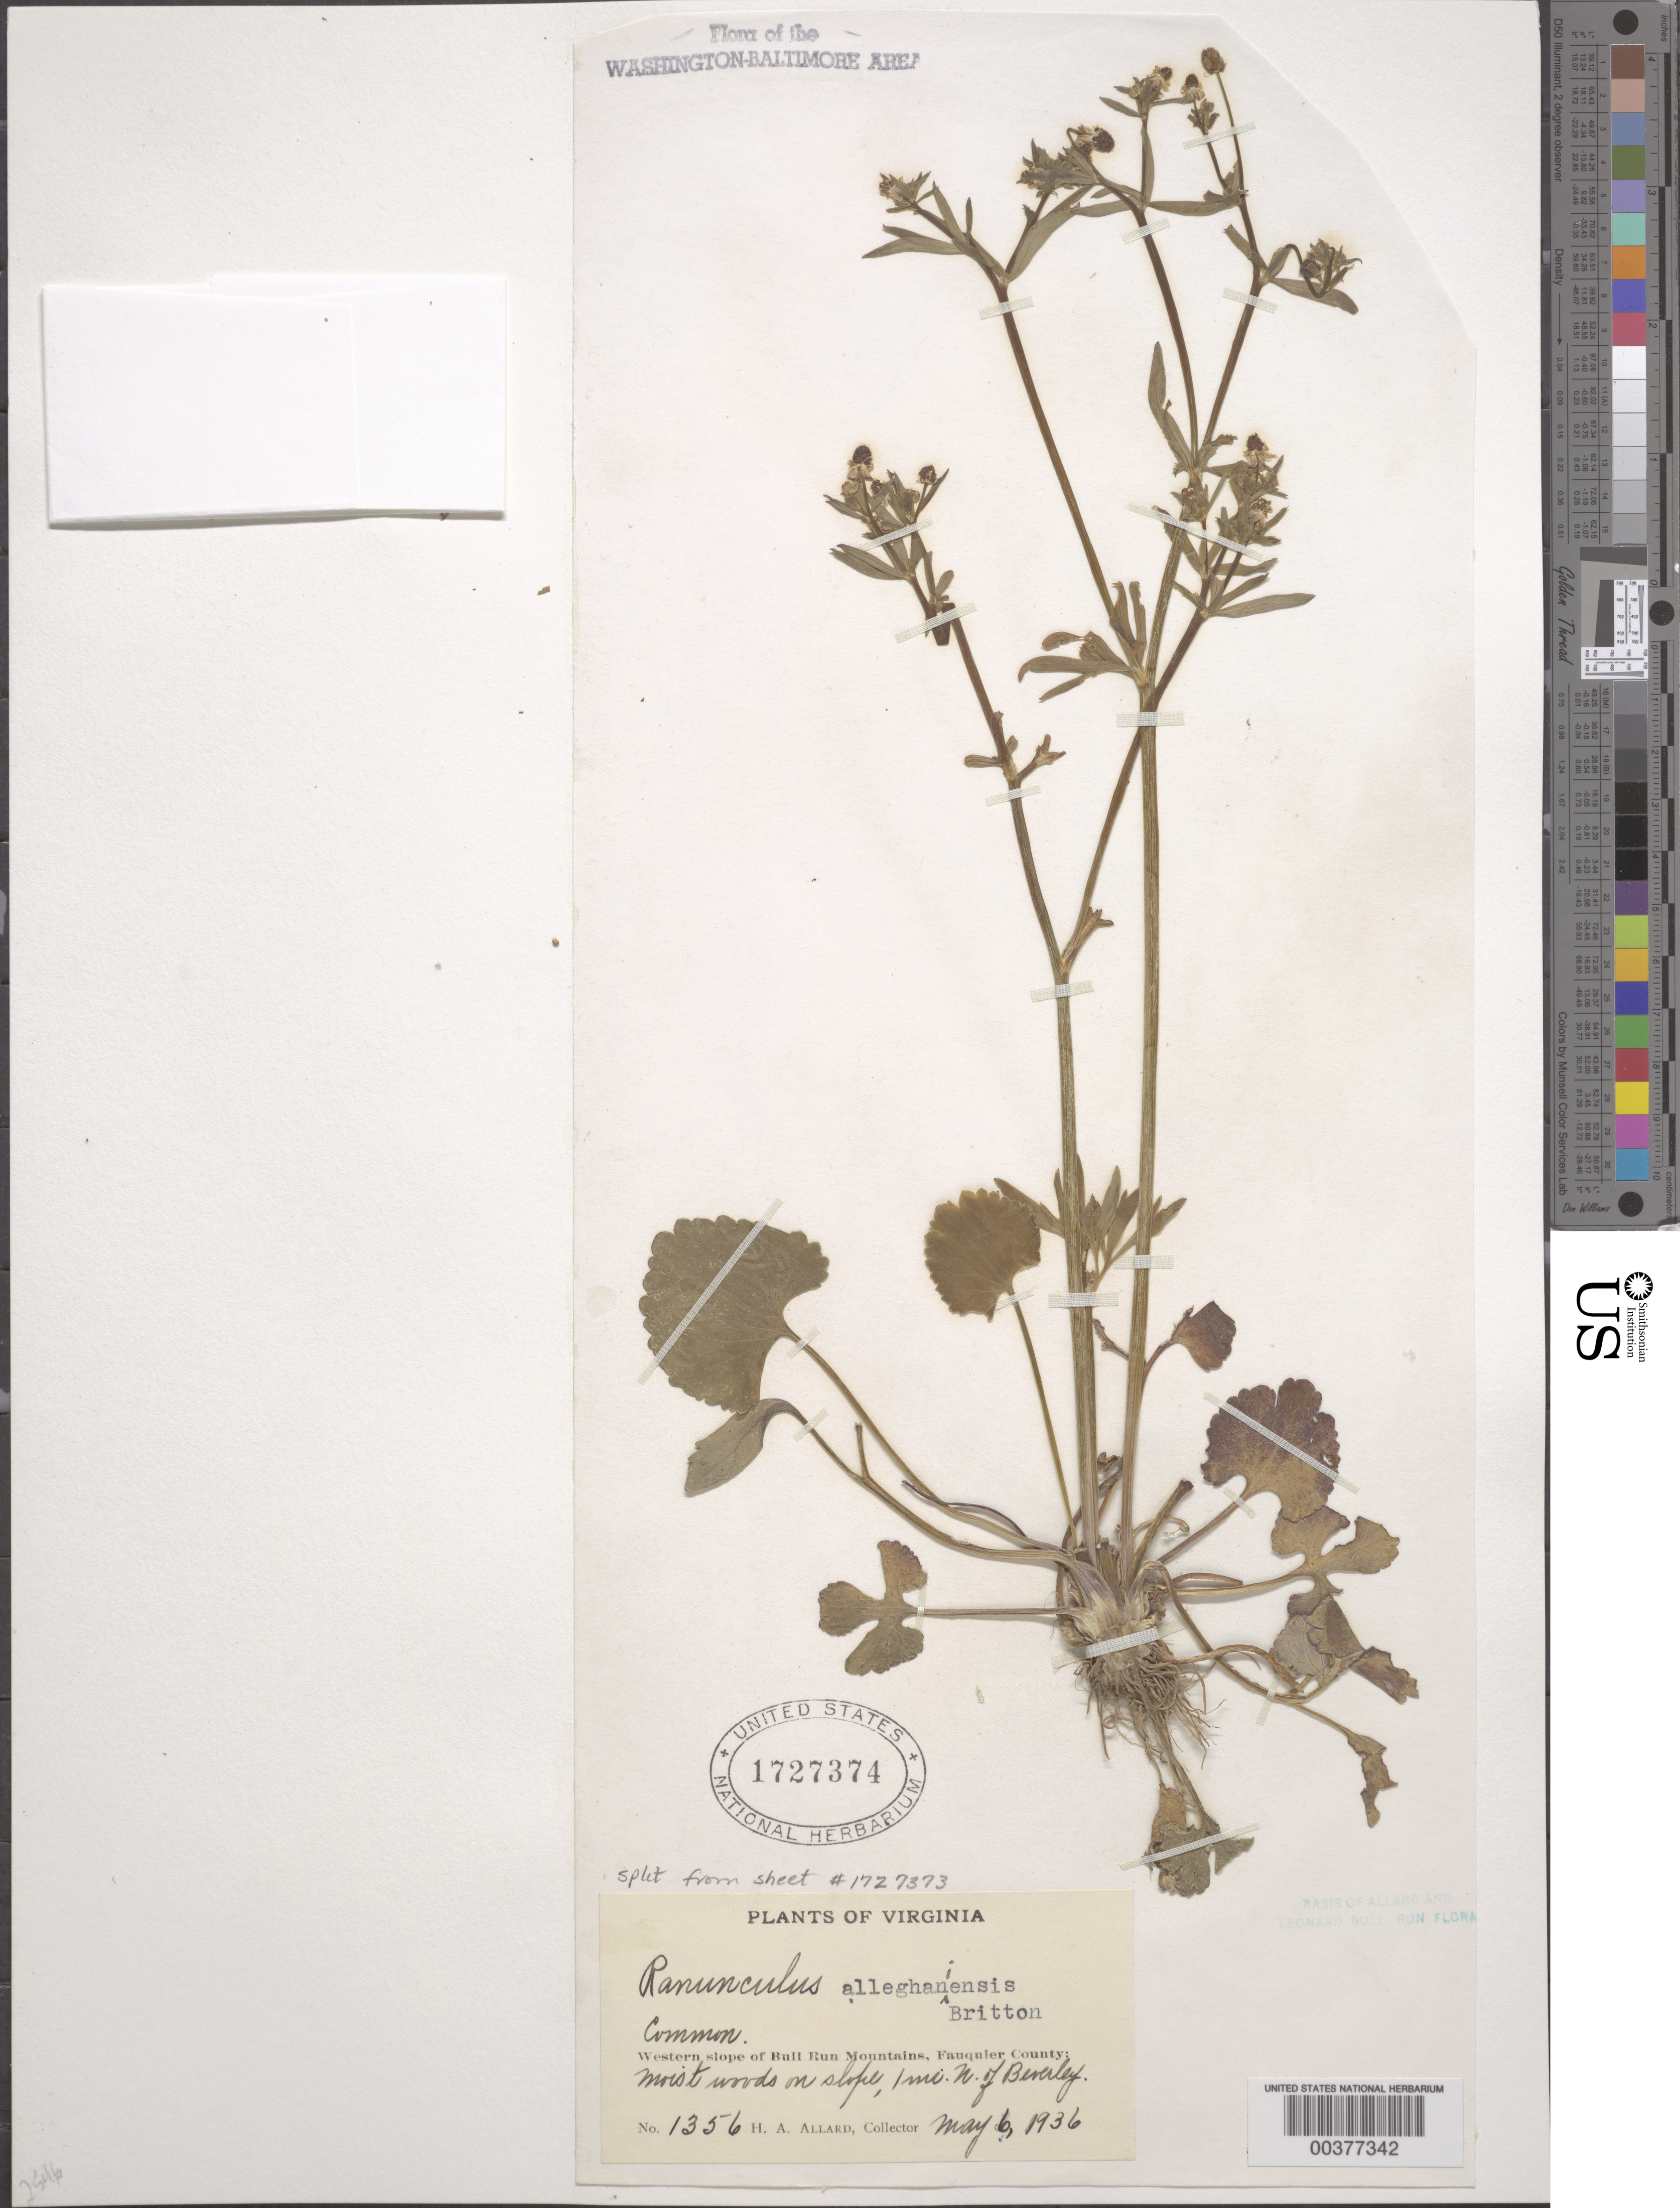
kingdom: Plantae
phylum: Tracheophyta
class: Magnoliopsida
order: Ranunculales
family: Ranunculaceae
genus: Ranunculus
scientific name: Ranunculus allegheniensis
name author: Britton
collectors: H. A. Allard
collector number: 1356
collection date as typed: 06 May 1936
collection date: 1936-05-06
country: United States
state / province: Virginia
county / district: Fauquier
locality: North of Beverley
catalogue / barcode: US 1727374